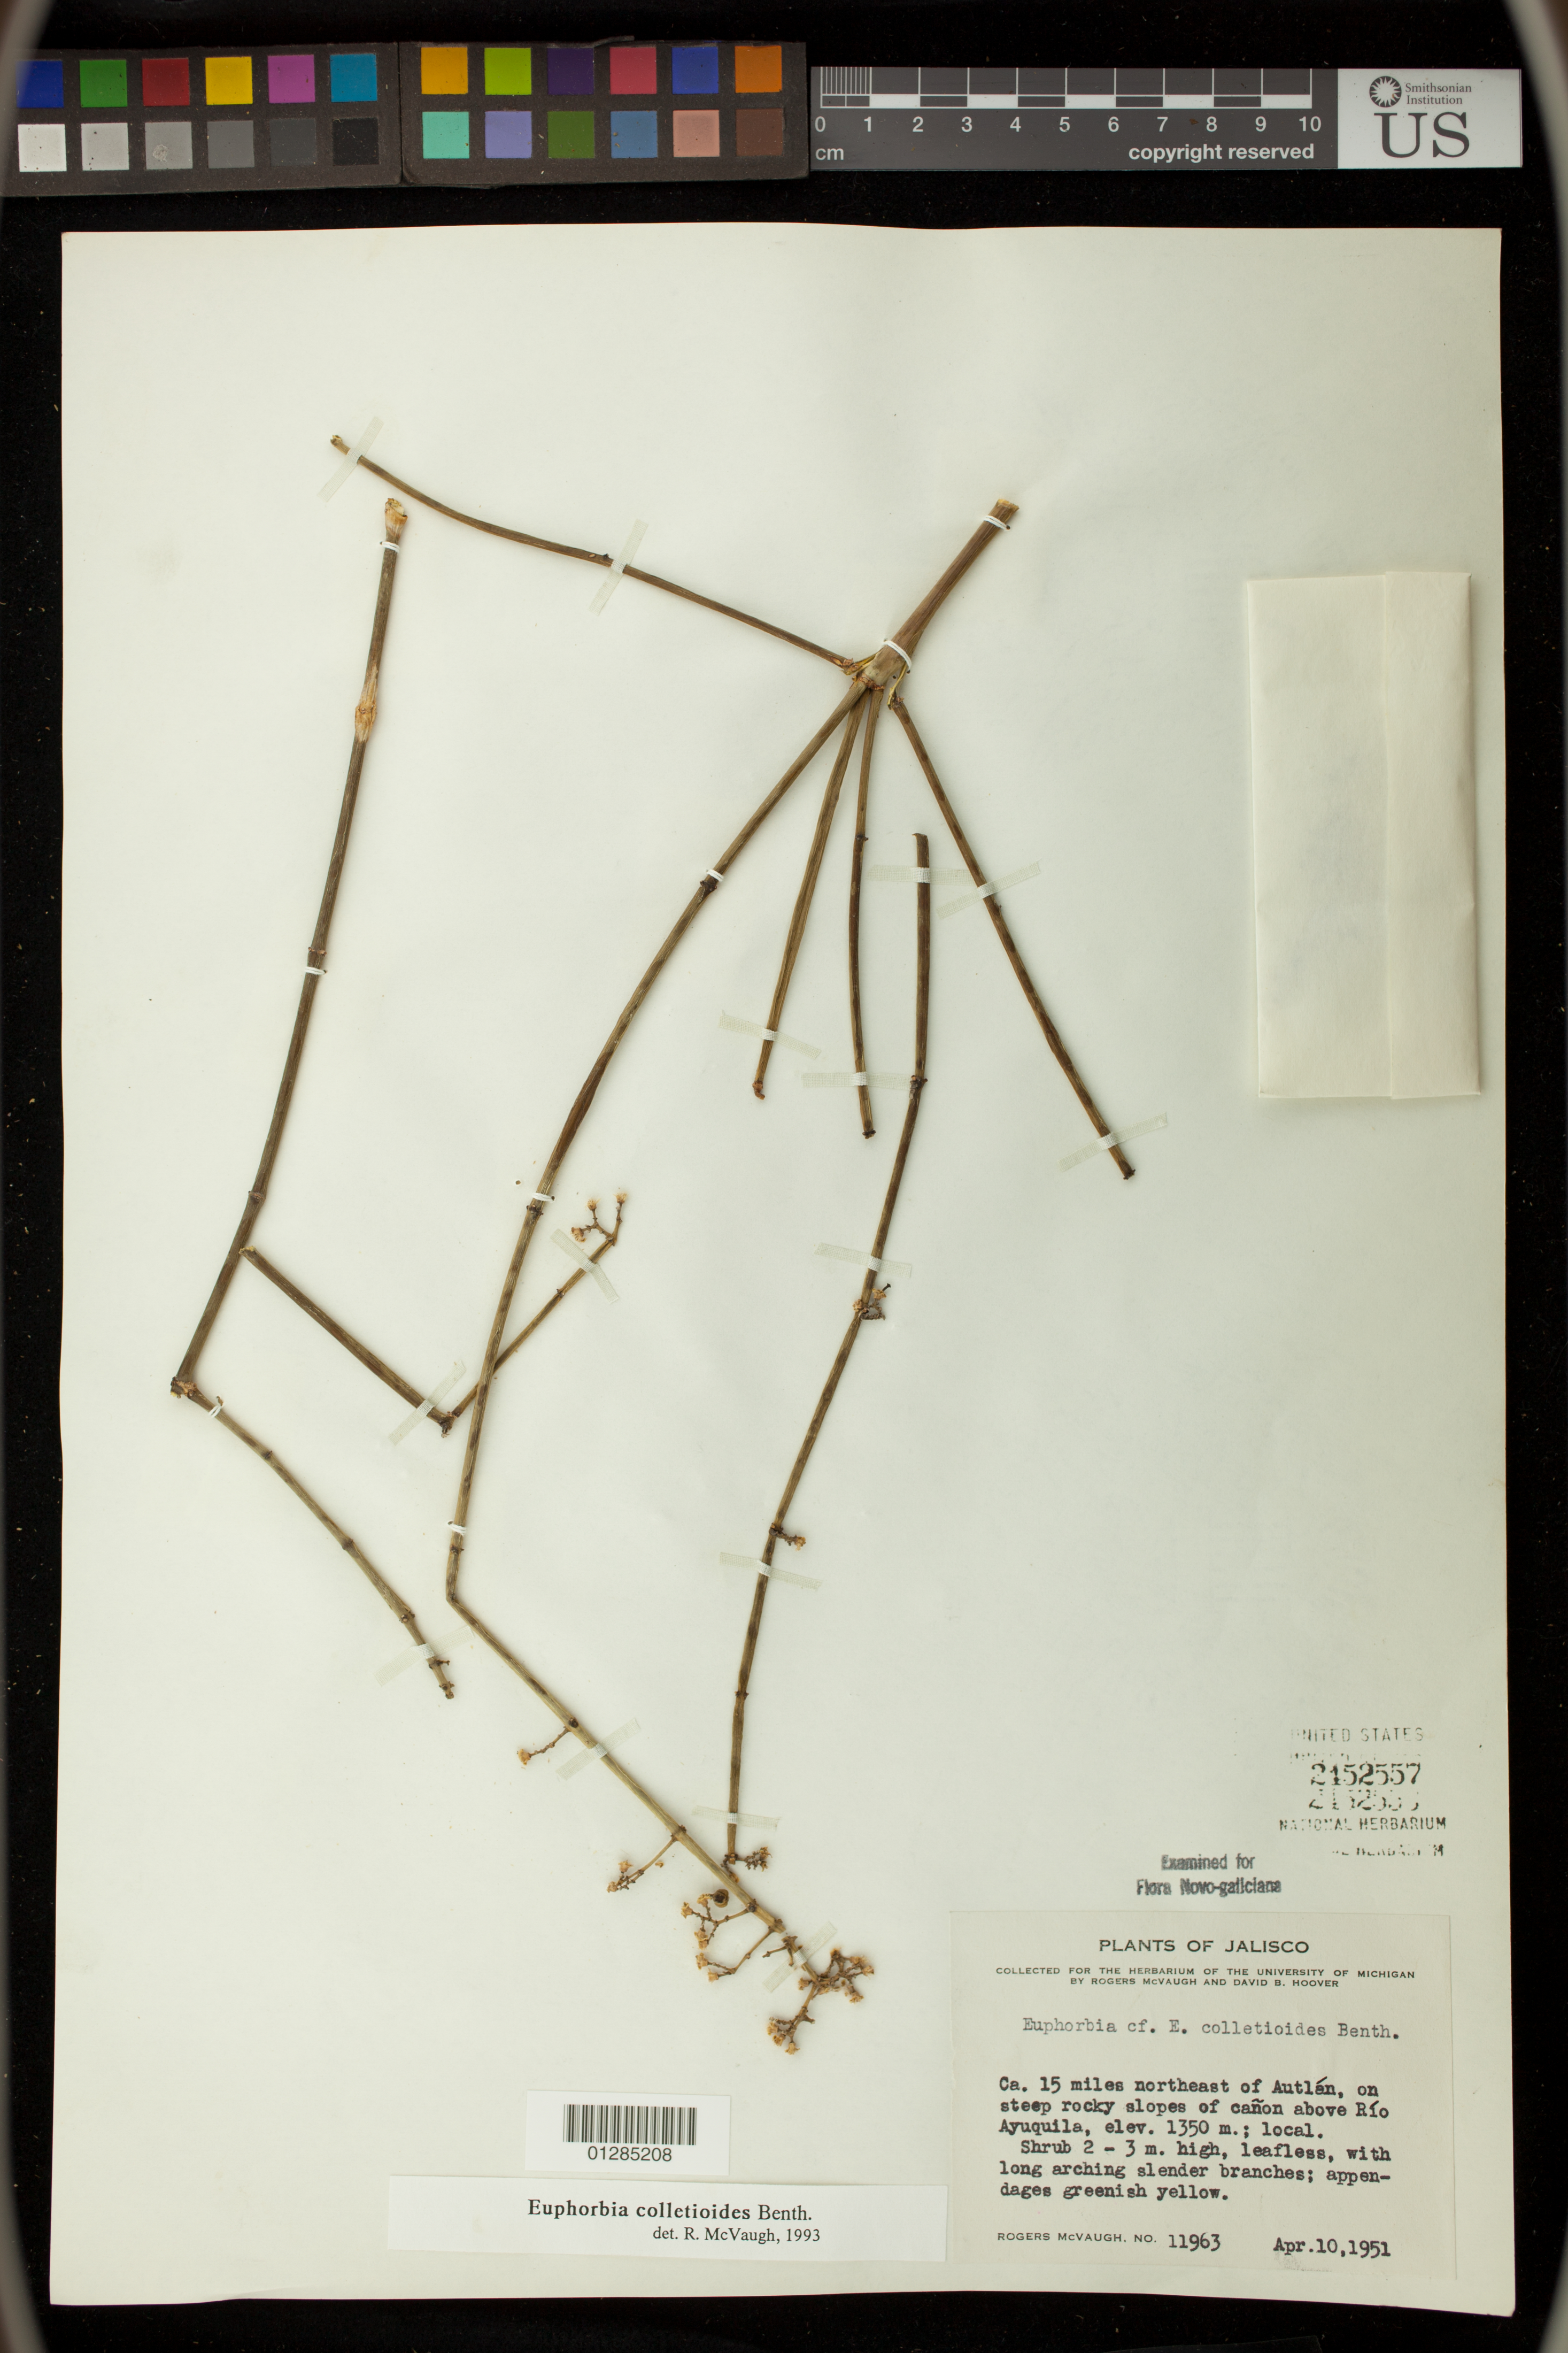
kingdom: Plantae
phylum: Tracheophyta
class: Magnoliopsida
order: Malpighiales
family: Euphorbiaceae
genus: Euphorbia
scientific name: Euphorbia colletioides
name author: Benth.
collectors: R. McVaugh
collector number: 11963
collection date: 1951-04-10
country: Mexico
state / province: Jalisco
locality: Ca. 15 miles northeast of Autlán, on slopes of cañon above Rio Ayuquila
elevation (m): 1350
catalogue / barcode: US 2152557